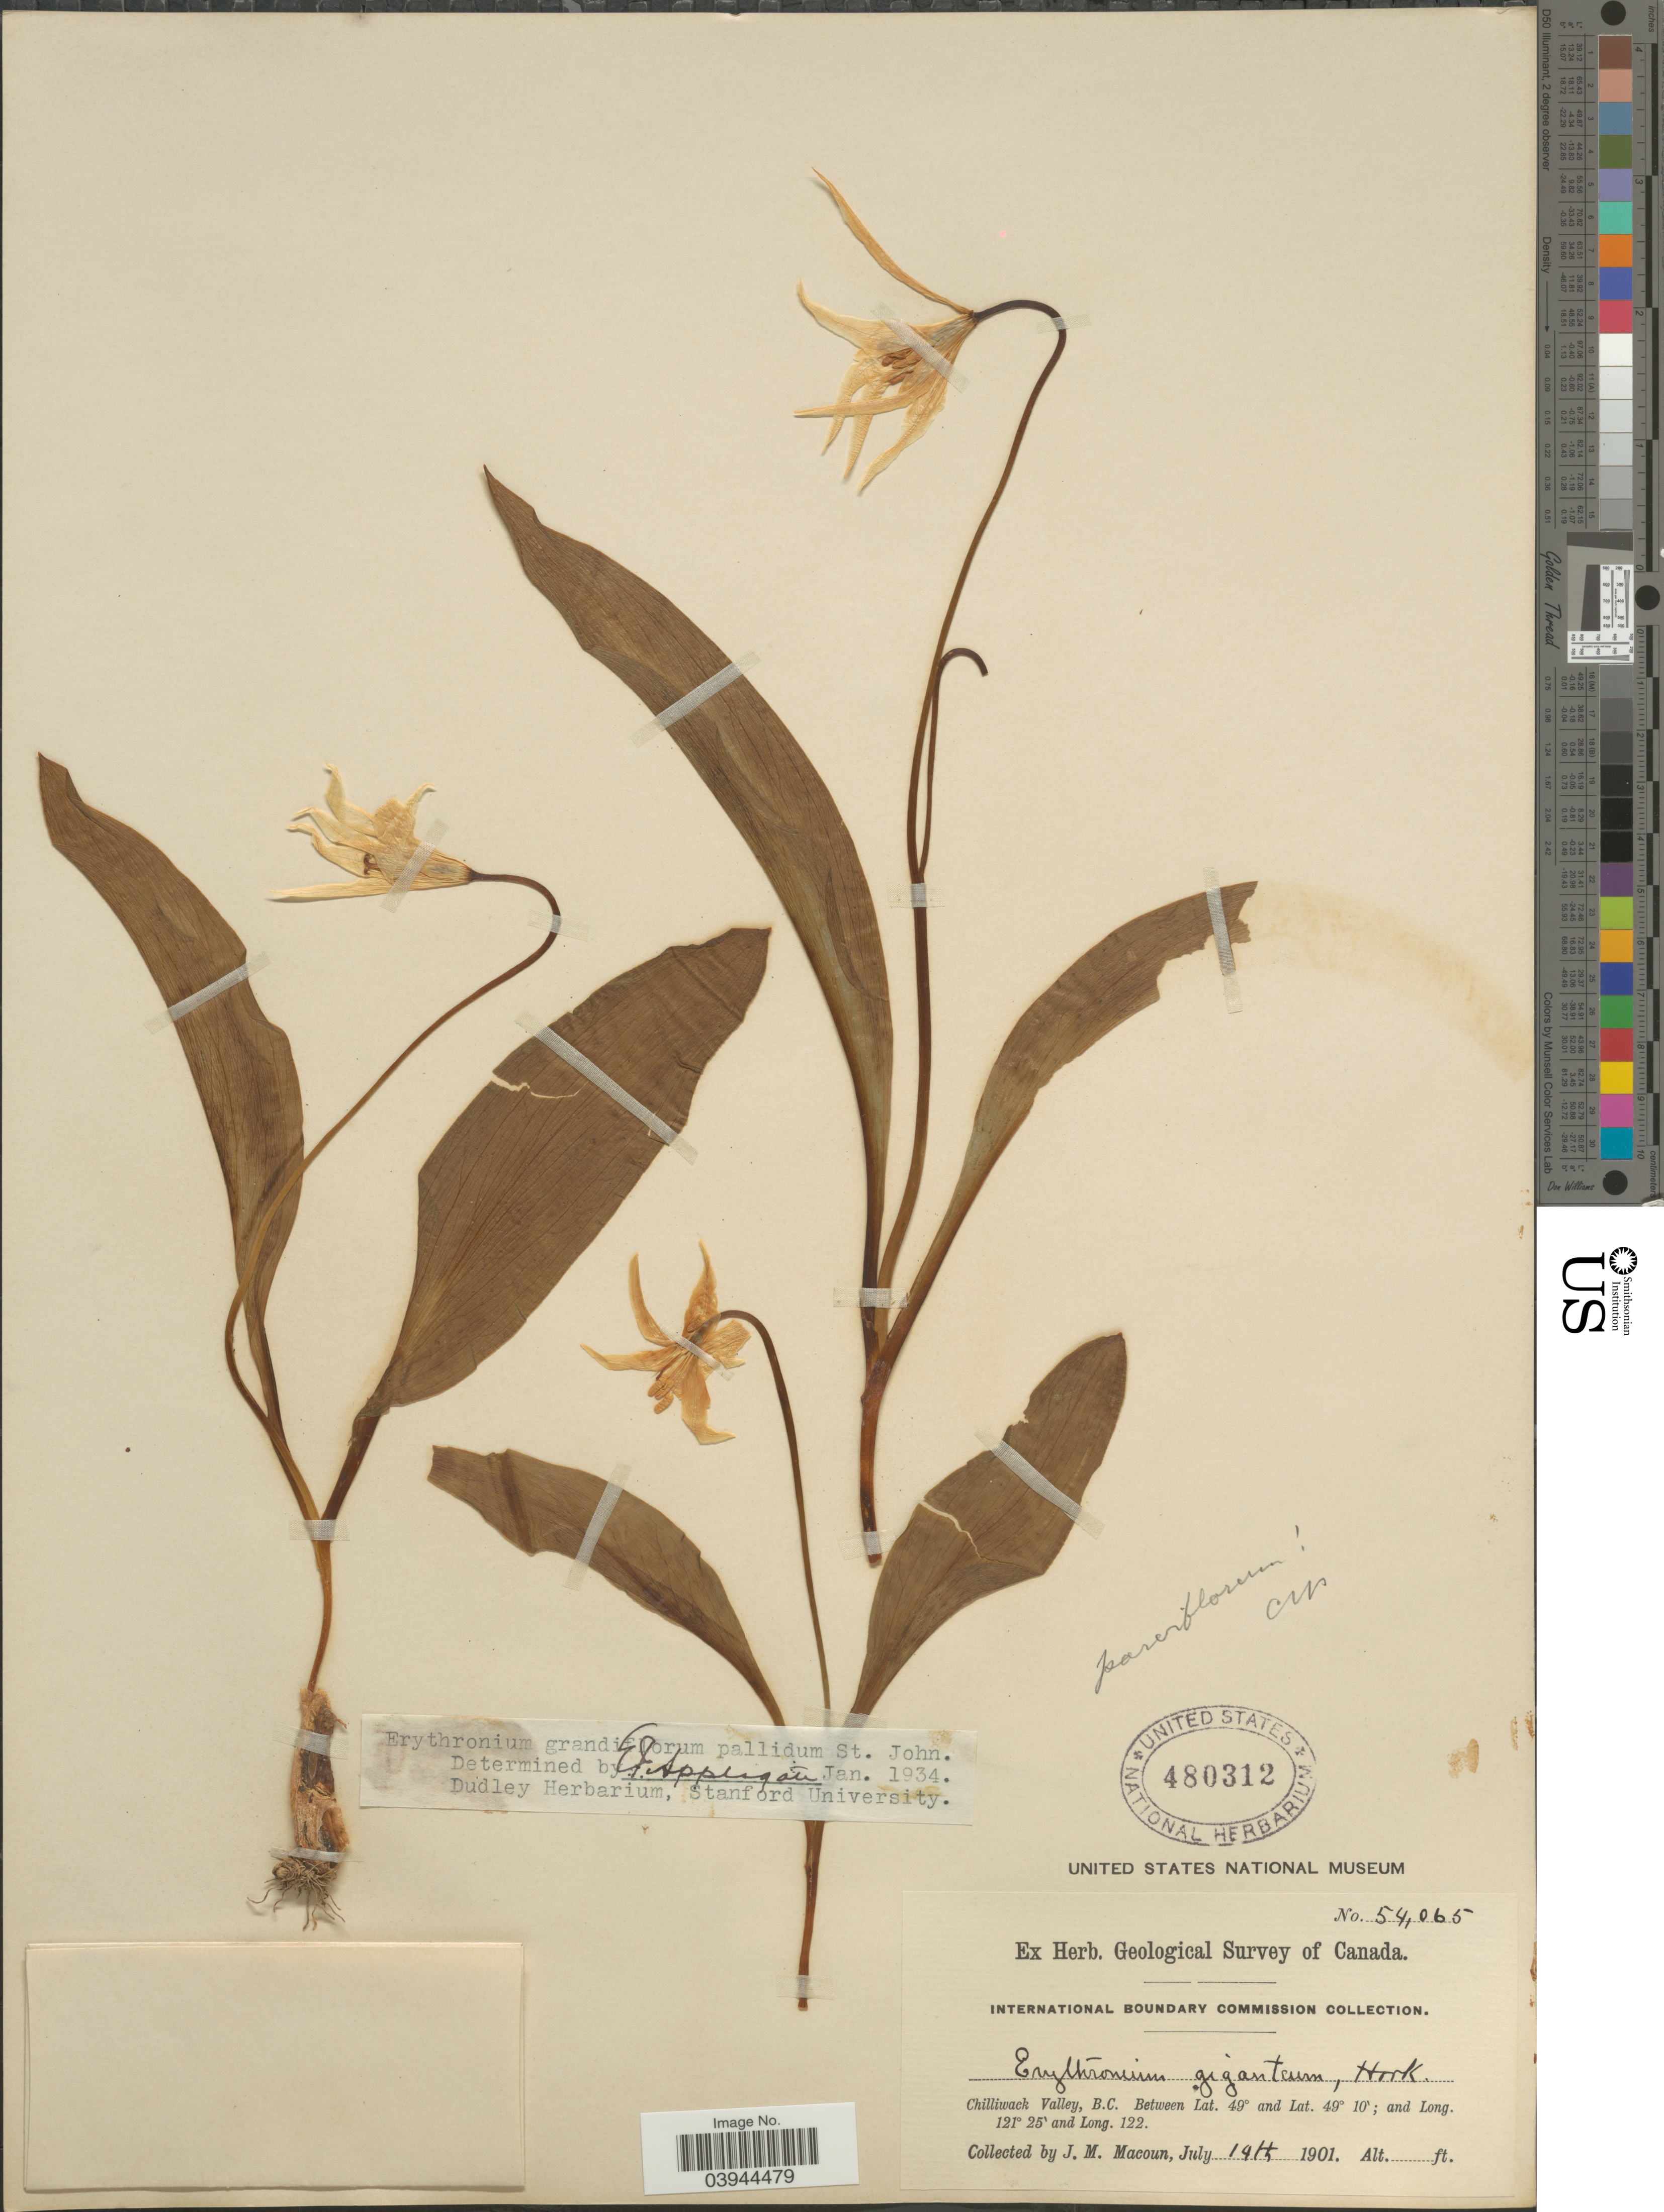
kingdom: Plantae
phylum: Tracheophyta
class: Liliopsida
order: Liliales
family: Liliaceae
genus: Erythronium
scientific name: Erythronium grandiflorum var. pallidum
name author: H. St. John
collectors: J. M. Macoun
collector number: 54065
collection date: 1901-07-14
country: Canada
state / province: British Columbia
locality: Chilliwack Valley.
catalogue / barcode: US 480312